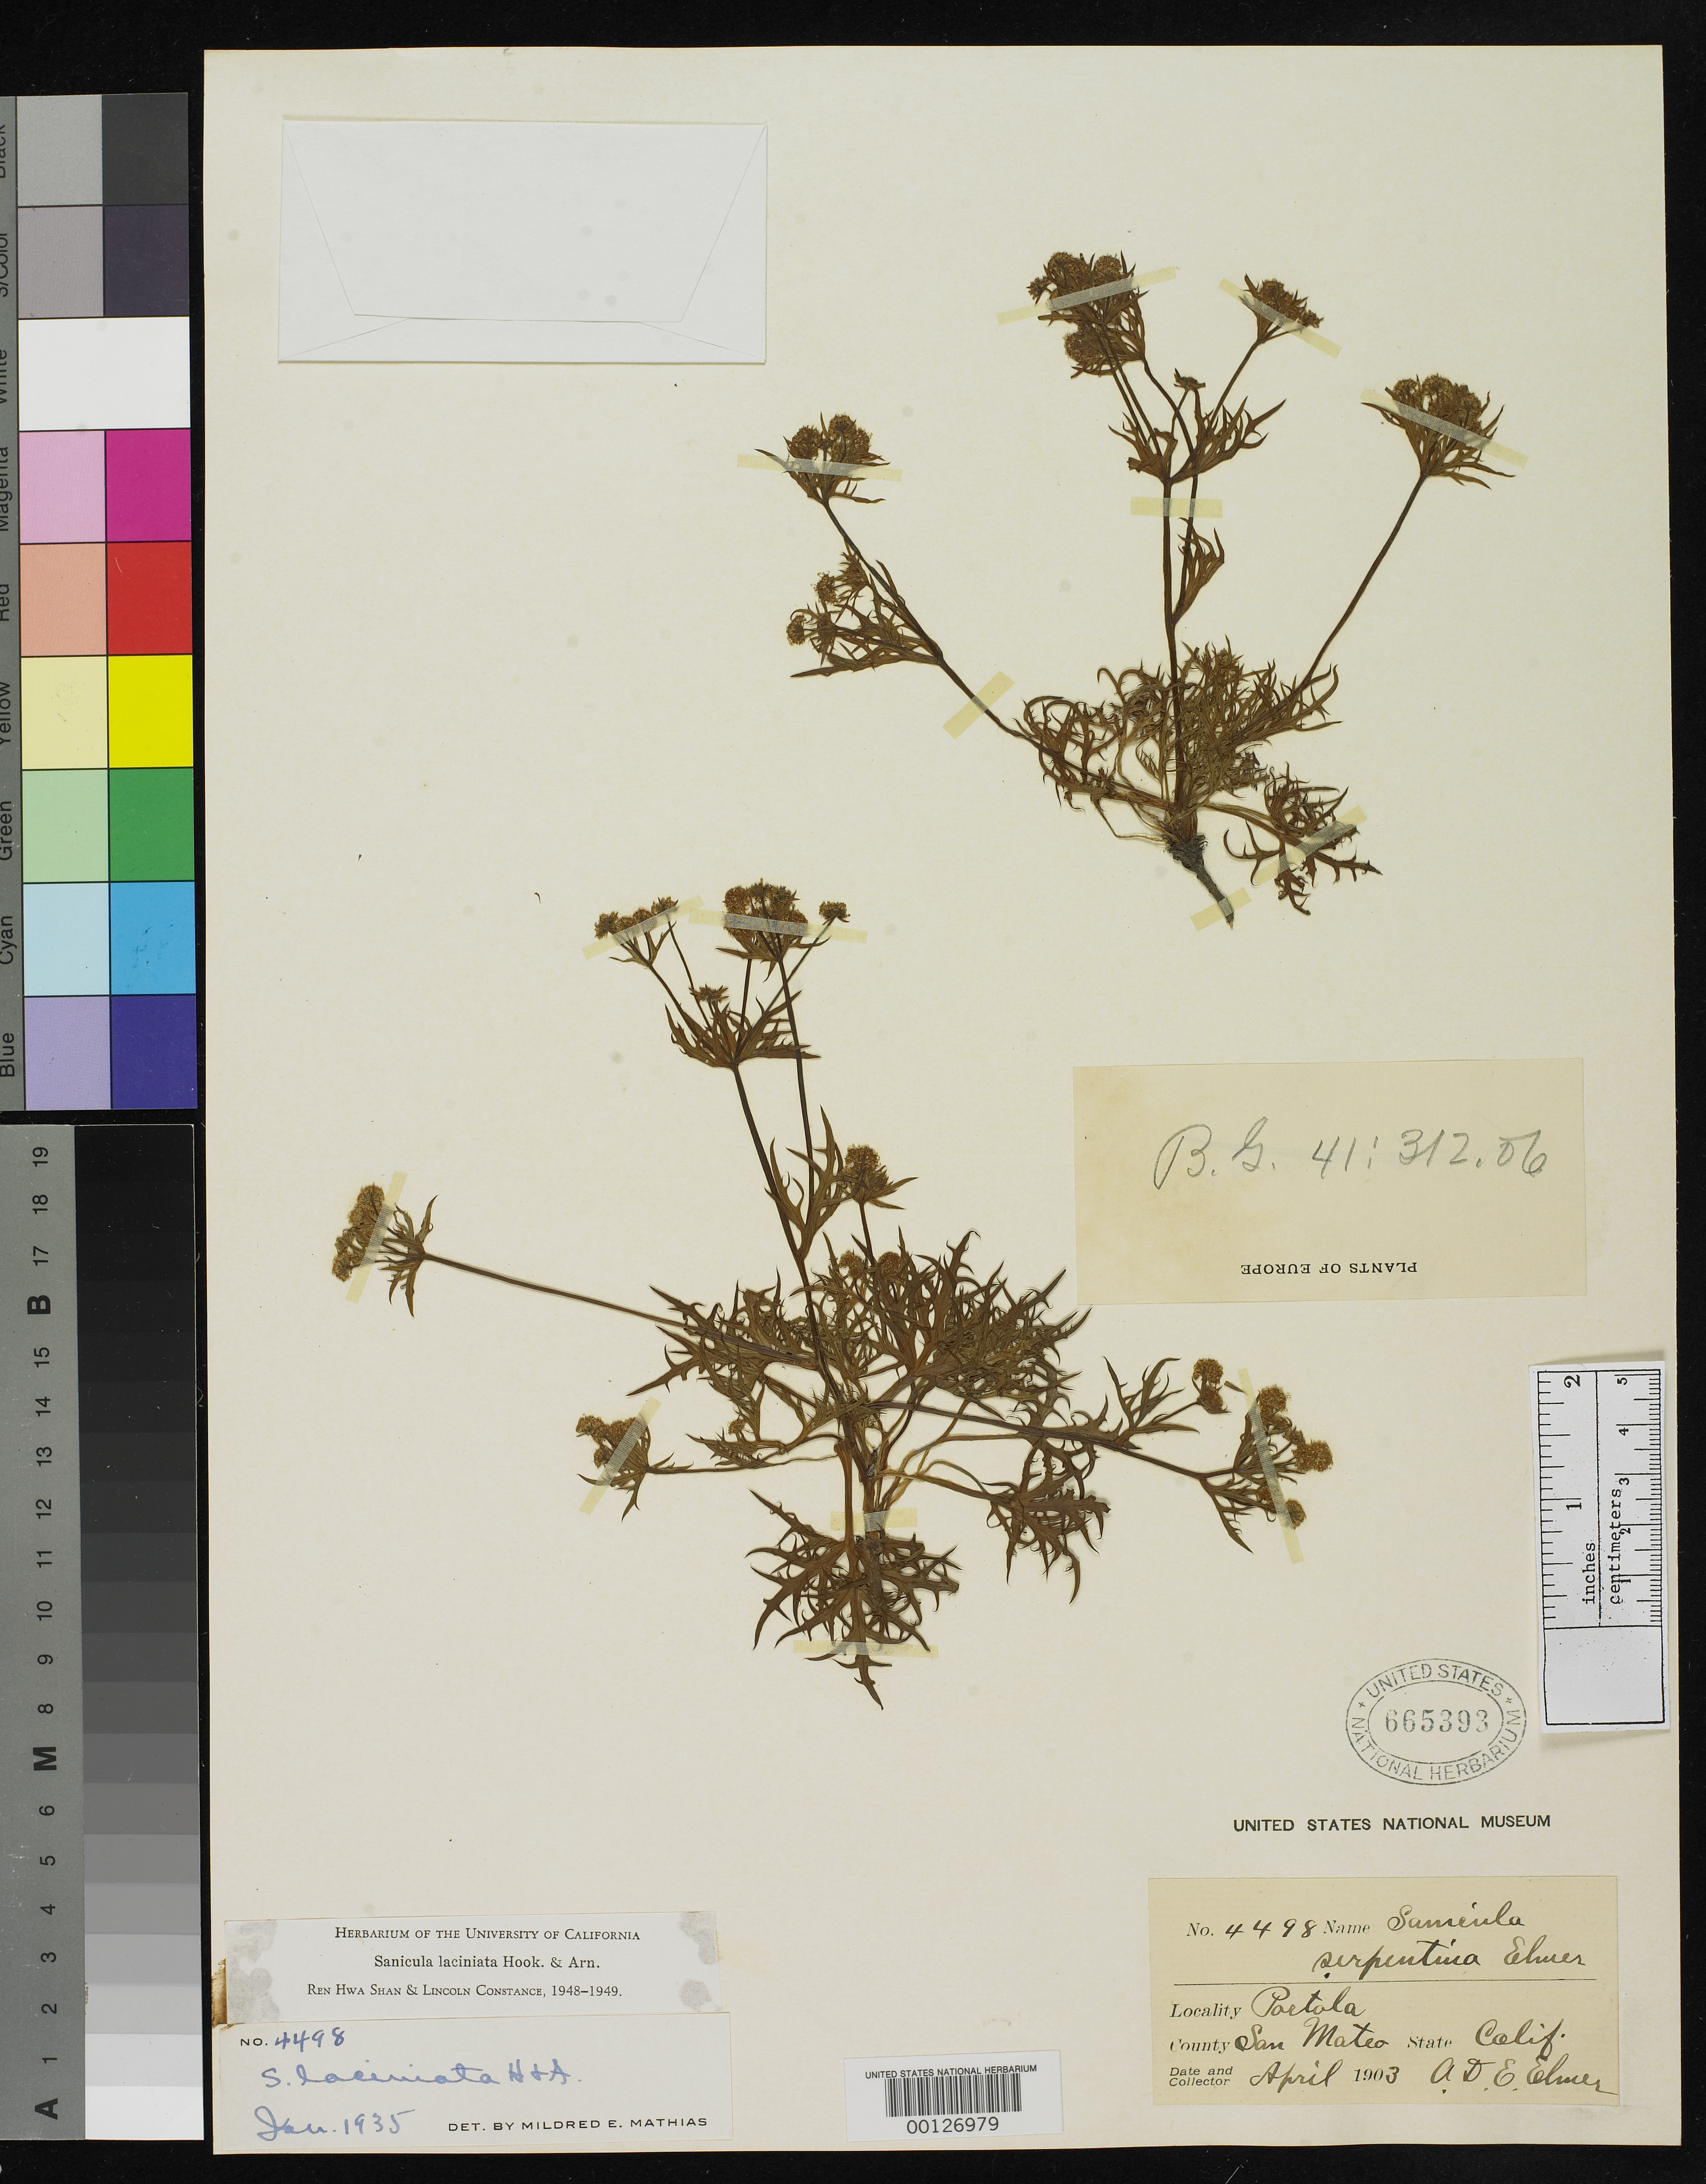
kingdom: Plantae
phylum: Tracheophyta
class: Magnoliopsida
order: Apiales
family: Apiaceae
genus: Sanicula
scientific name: Sanicula serpentina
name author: Elmer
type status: Isotype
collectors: A. D. E. Elmer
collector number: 4498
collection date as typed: Apr 1903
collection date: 1903-04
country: United States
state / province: California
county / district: San Mateo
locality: Near Porlota.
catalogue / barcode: US 665393